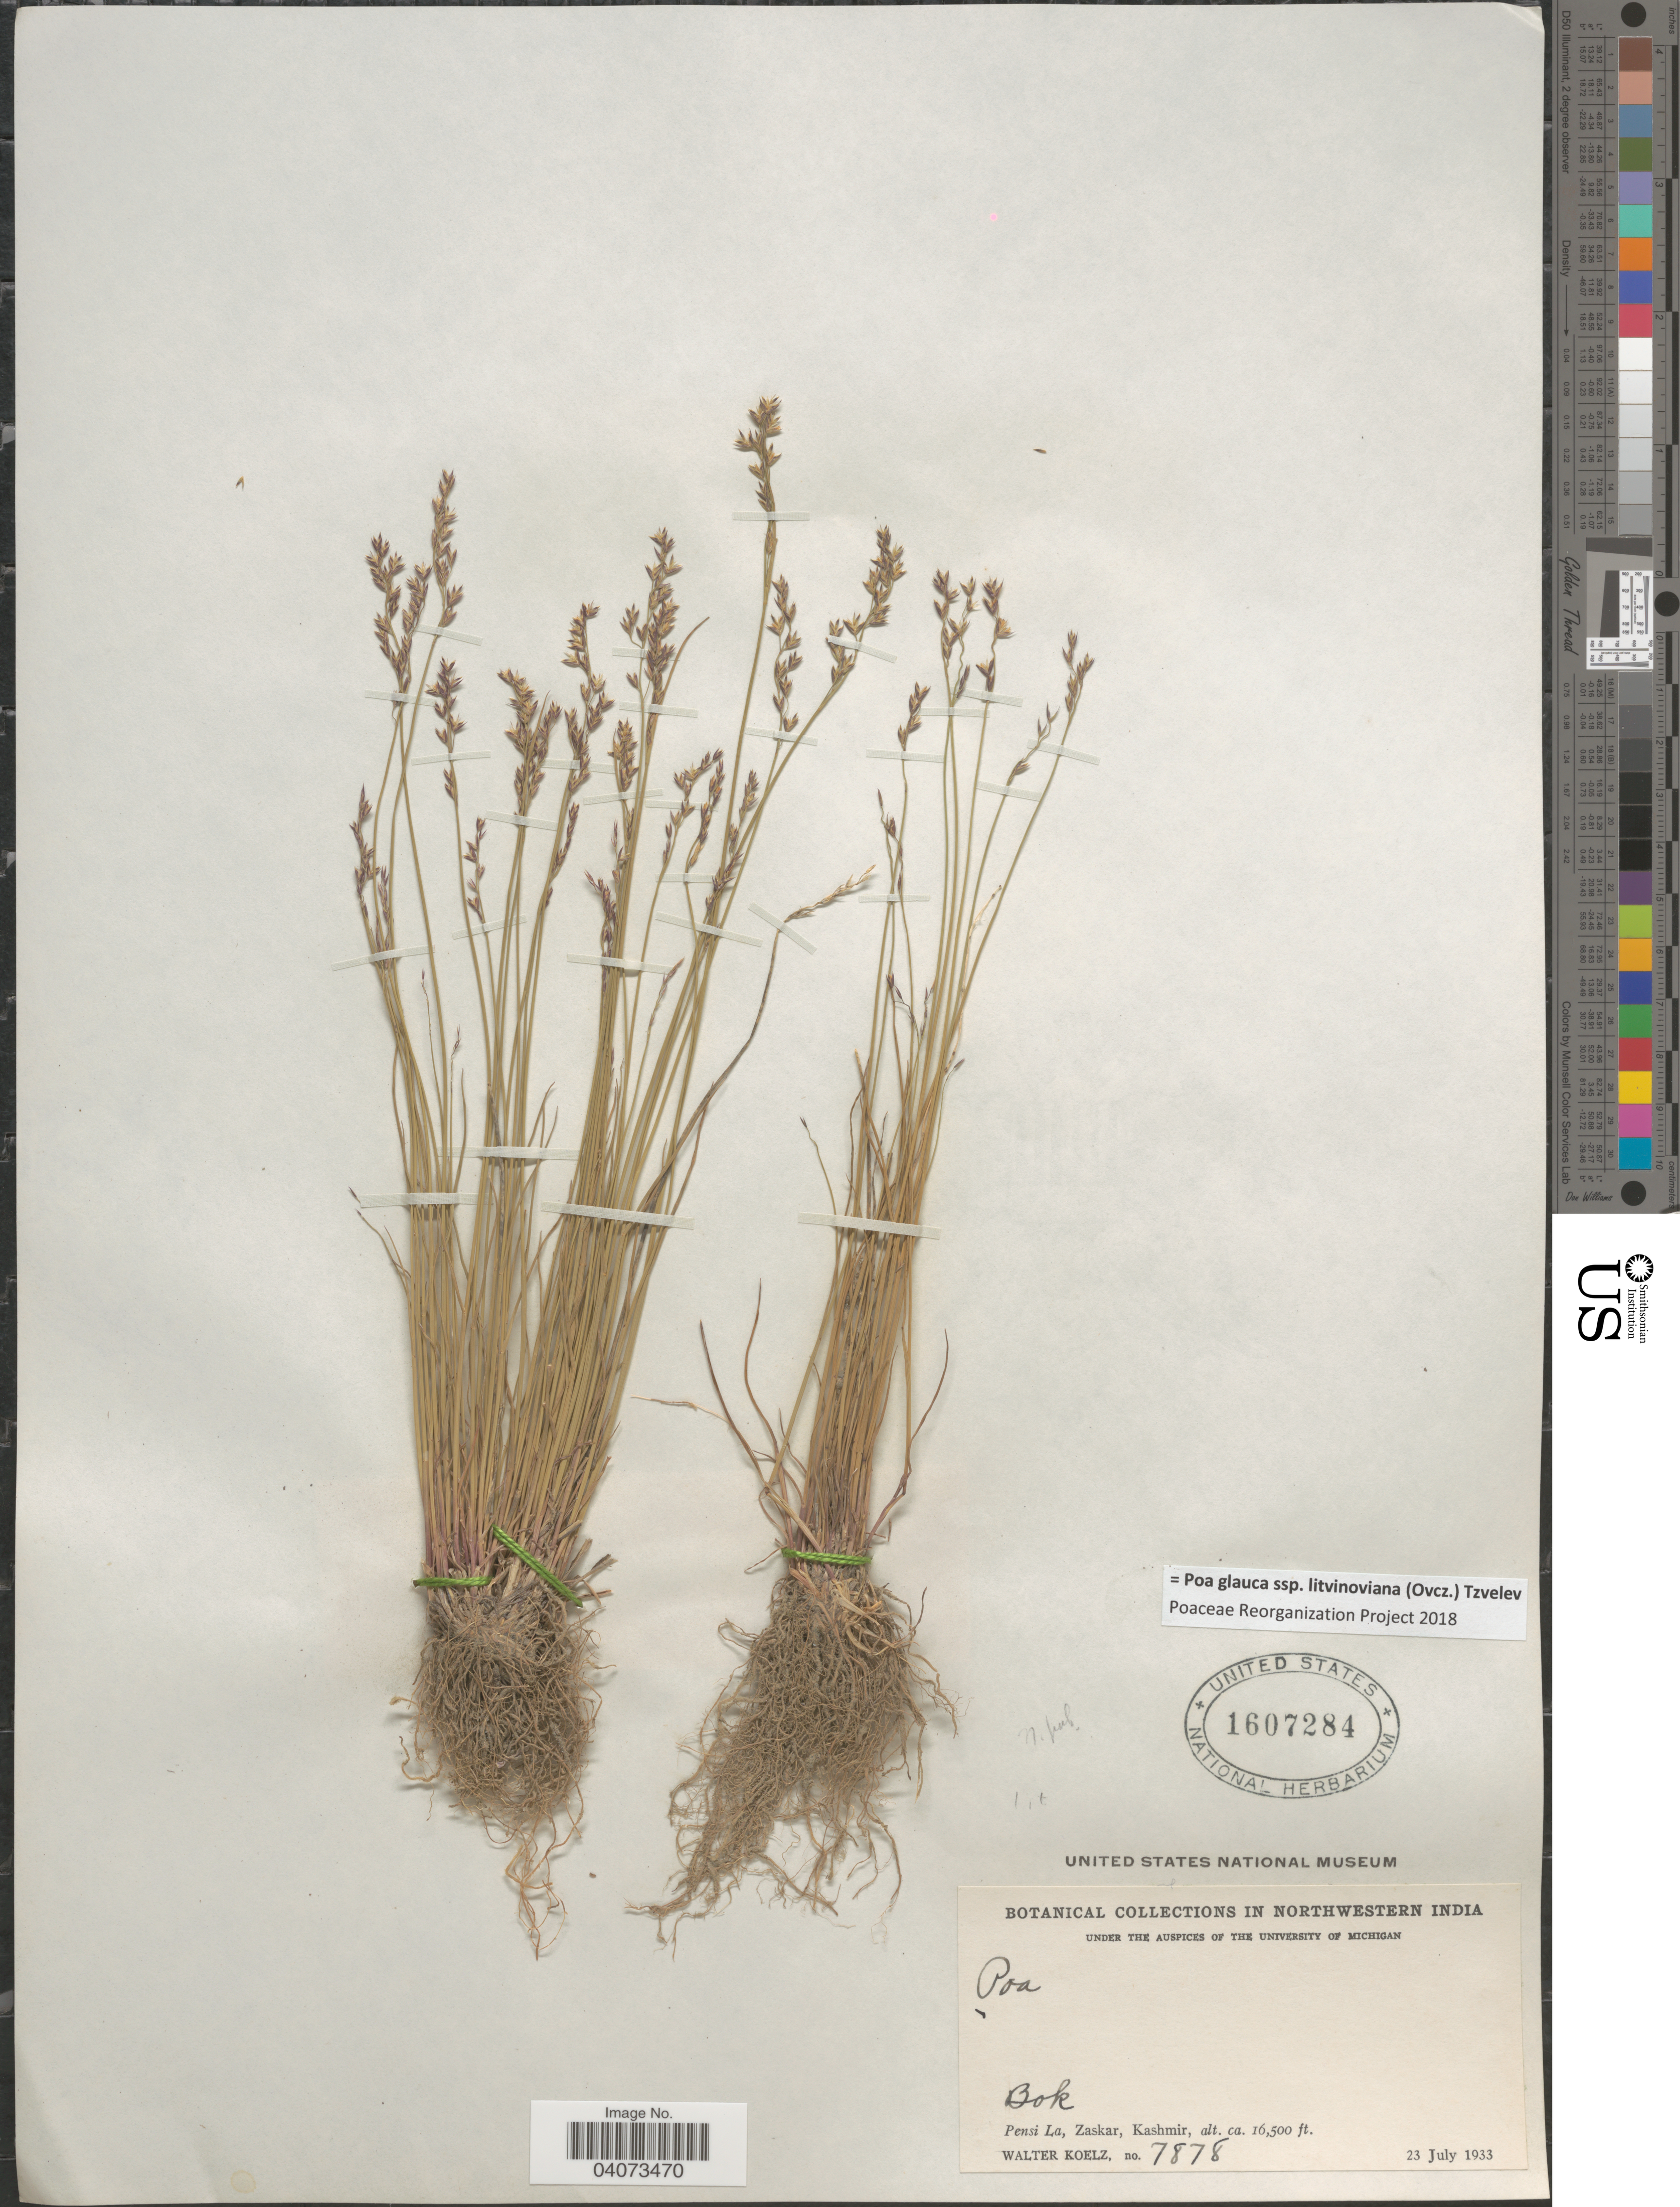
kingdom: Plantae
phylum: Tracheophyta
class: Liliopsida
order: Poales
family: Poaceae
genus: Poa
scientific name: Poa glauca subsp. litvinoviana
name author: (Ovcz.) Tzvelev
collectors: W. N. Koelz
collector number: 7878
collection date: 1933-07-23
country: India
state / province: Jammu and Kashmir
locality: Northwestern India. Bok. Pensi La, Zaskar, Kashmir.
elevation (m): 5029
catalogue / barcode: US 1607284